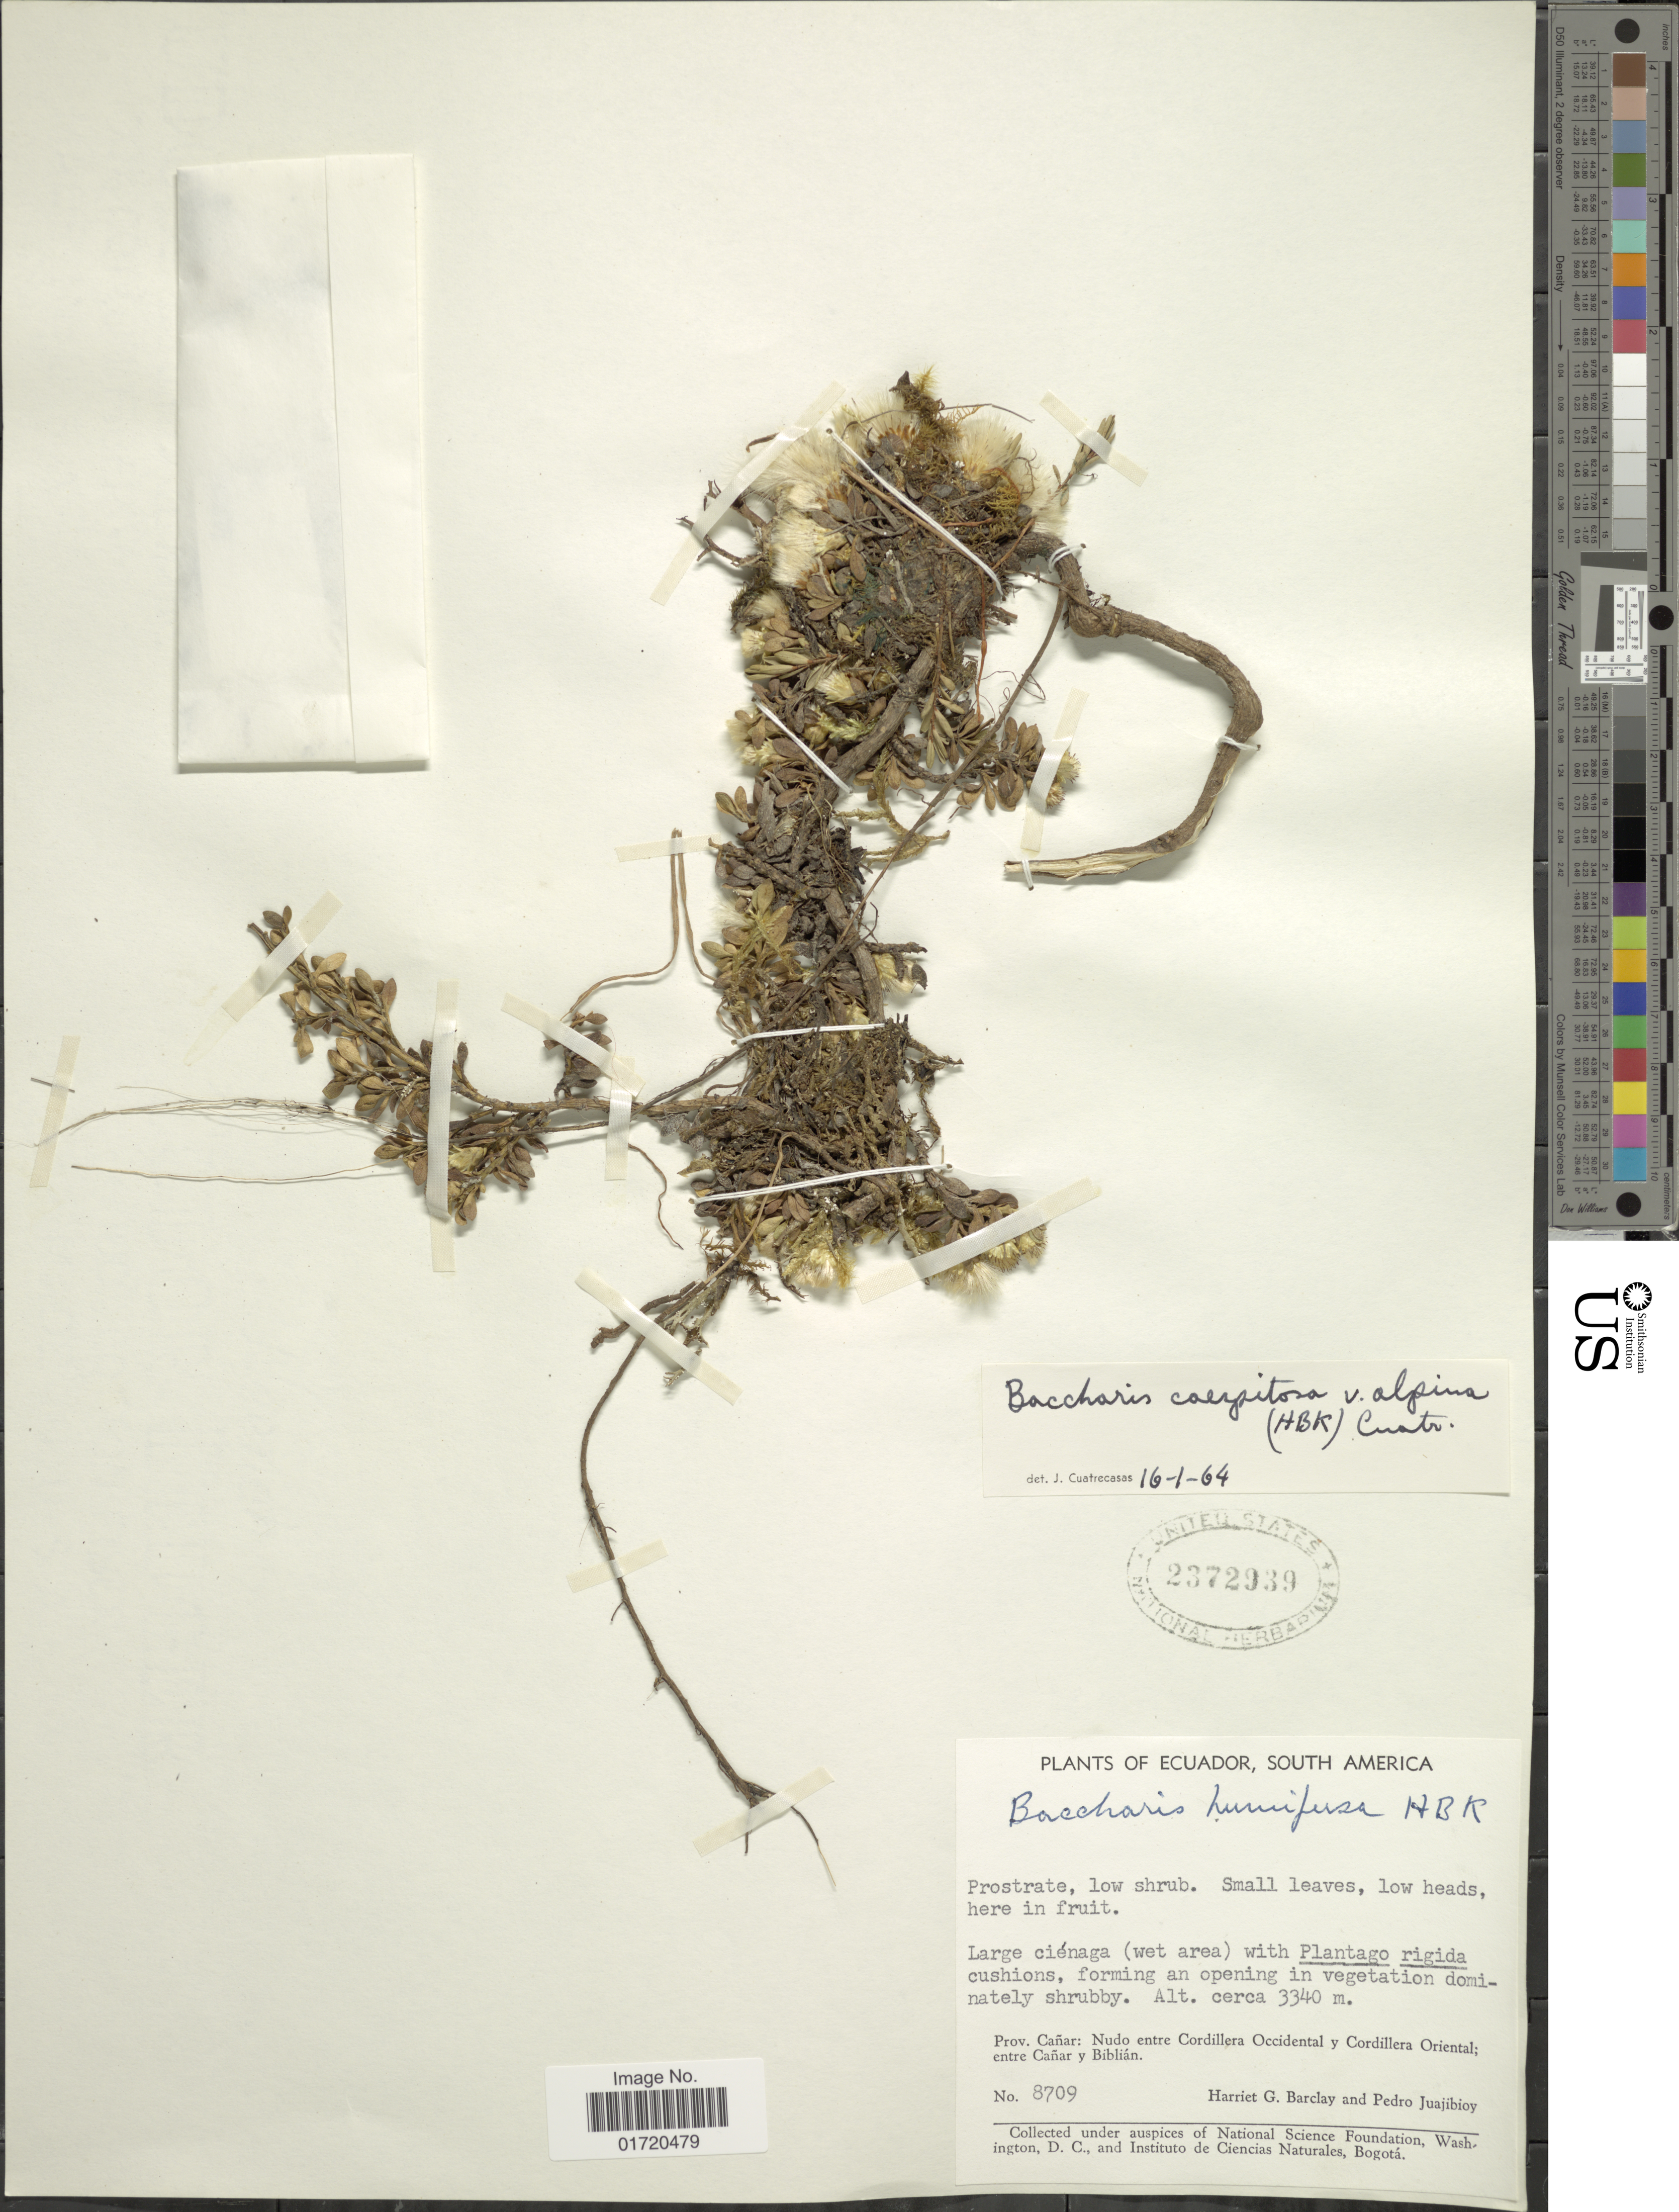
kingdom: Plantae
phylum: Tracheophyta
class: Magnoliopsida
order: Asterales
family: Asteraceae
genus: Baccharis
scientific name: Baccharis caespitosa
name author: (Ruiz & Pav.) Pers.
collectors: H. G. Barclay & P. Juajibioy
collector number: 8709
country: Ecuador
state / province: Cañar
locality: Nudo entre Cordillera Occidental y Cordillera Oriental entre Canar y Biblian.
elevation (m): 3340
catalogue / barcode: US 2372939